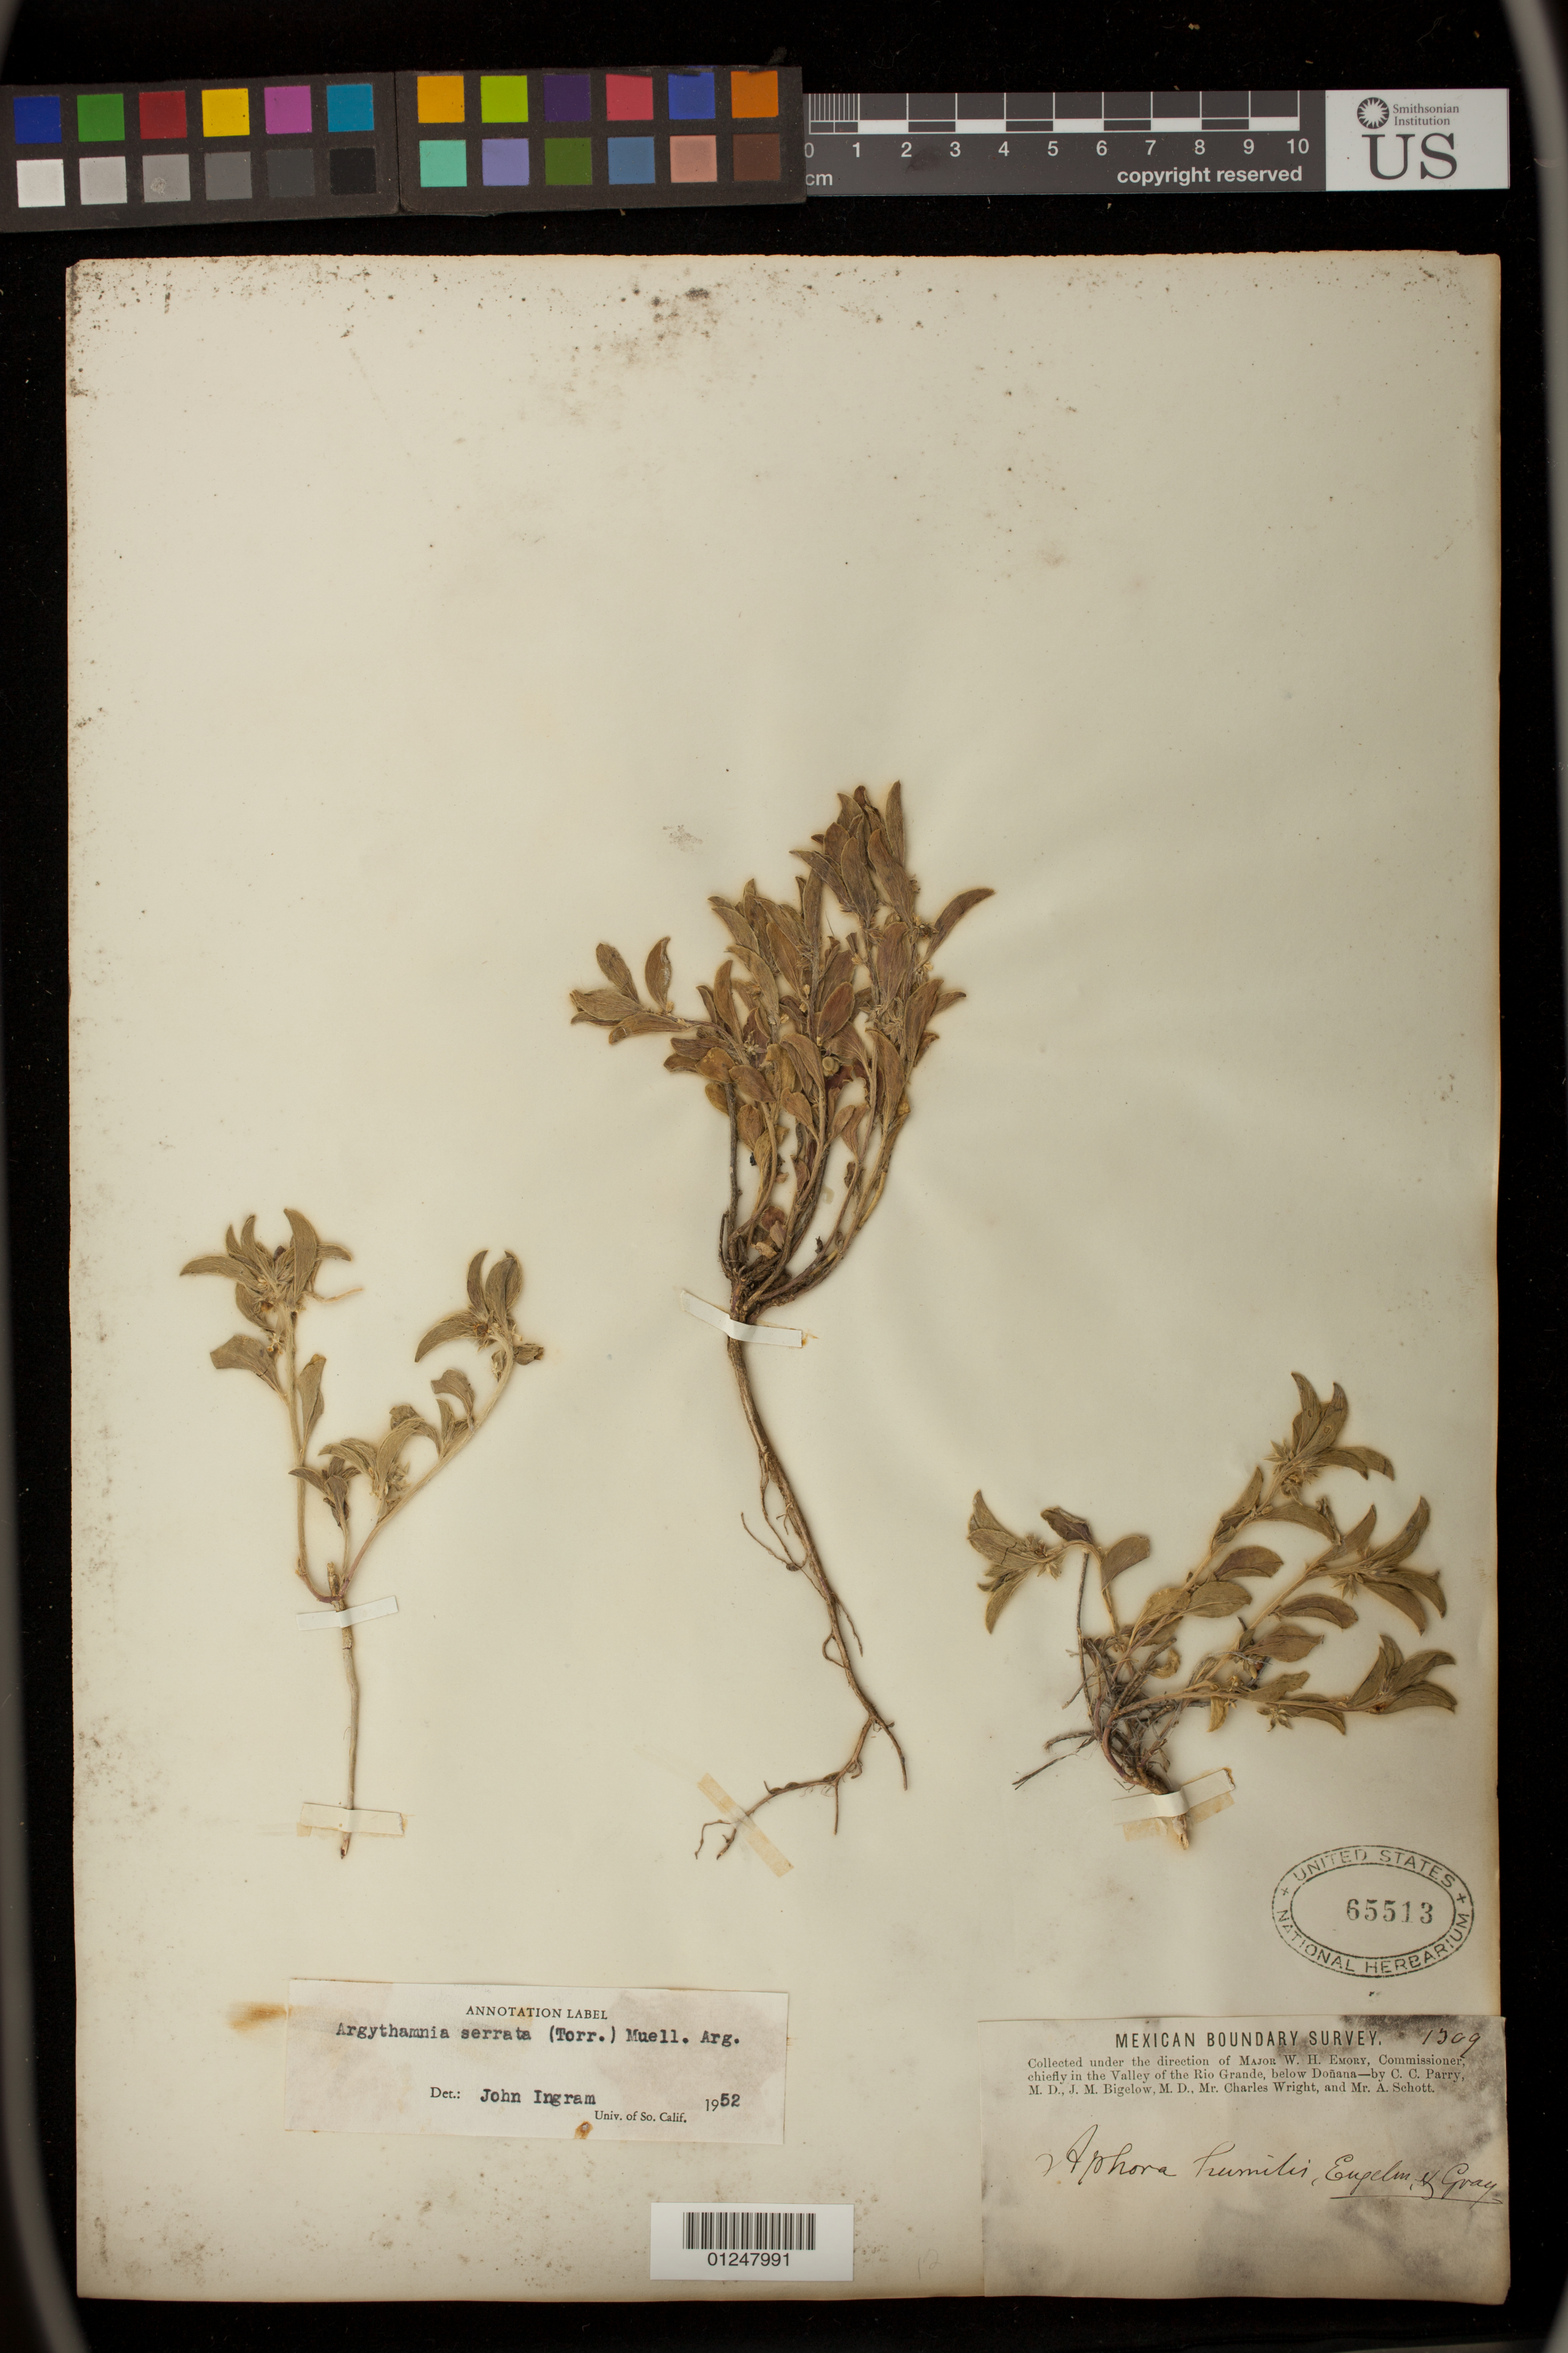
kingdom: Plantae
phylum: Tracheophyta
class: Magnoliopsida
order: Malpighiales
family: Euphorbiaceae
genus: Argythamnia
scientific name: Argythamnia serrata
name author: (Torr.) Müll. Arg.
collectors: W. H. Emory, C. C. Parry, J. M. Bigelow, C. Wright & A. C. V. Schott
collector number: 1309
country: United States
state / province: Texas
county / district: Cameron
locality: Chiefly in the Valley of the Rio Grande, below Donana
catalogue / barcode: US 65513